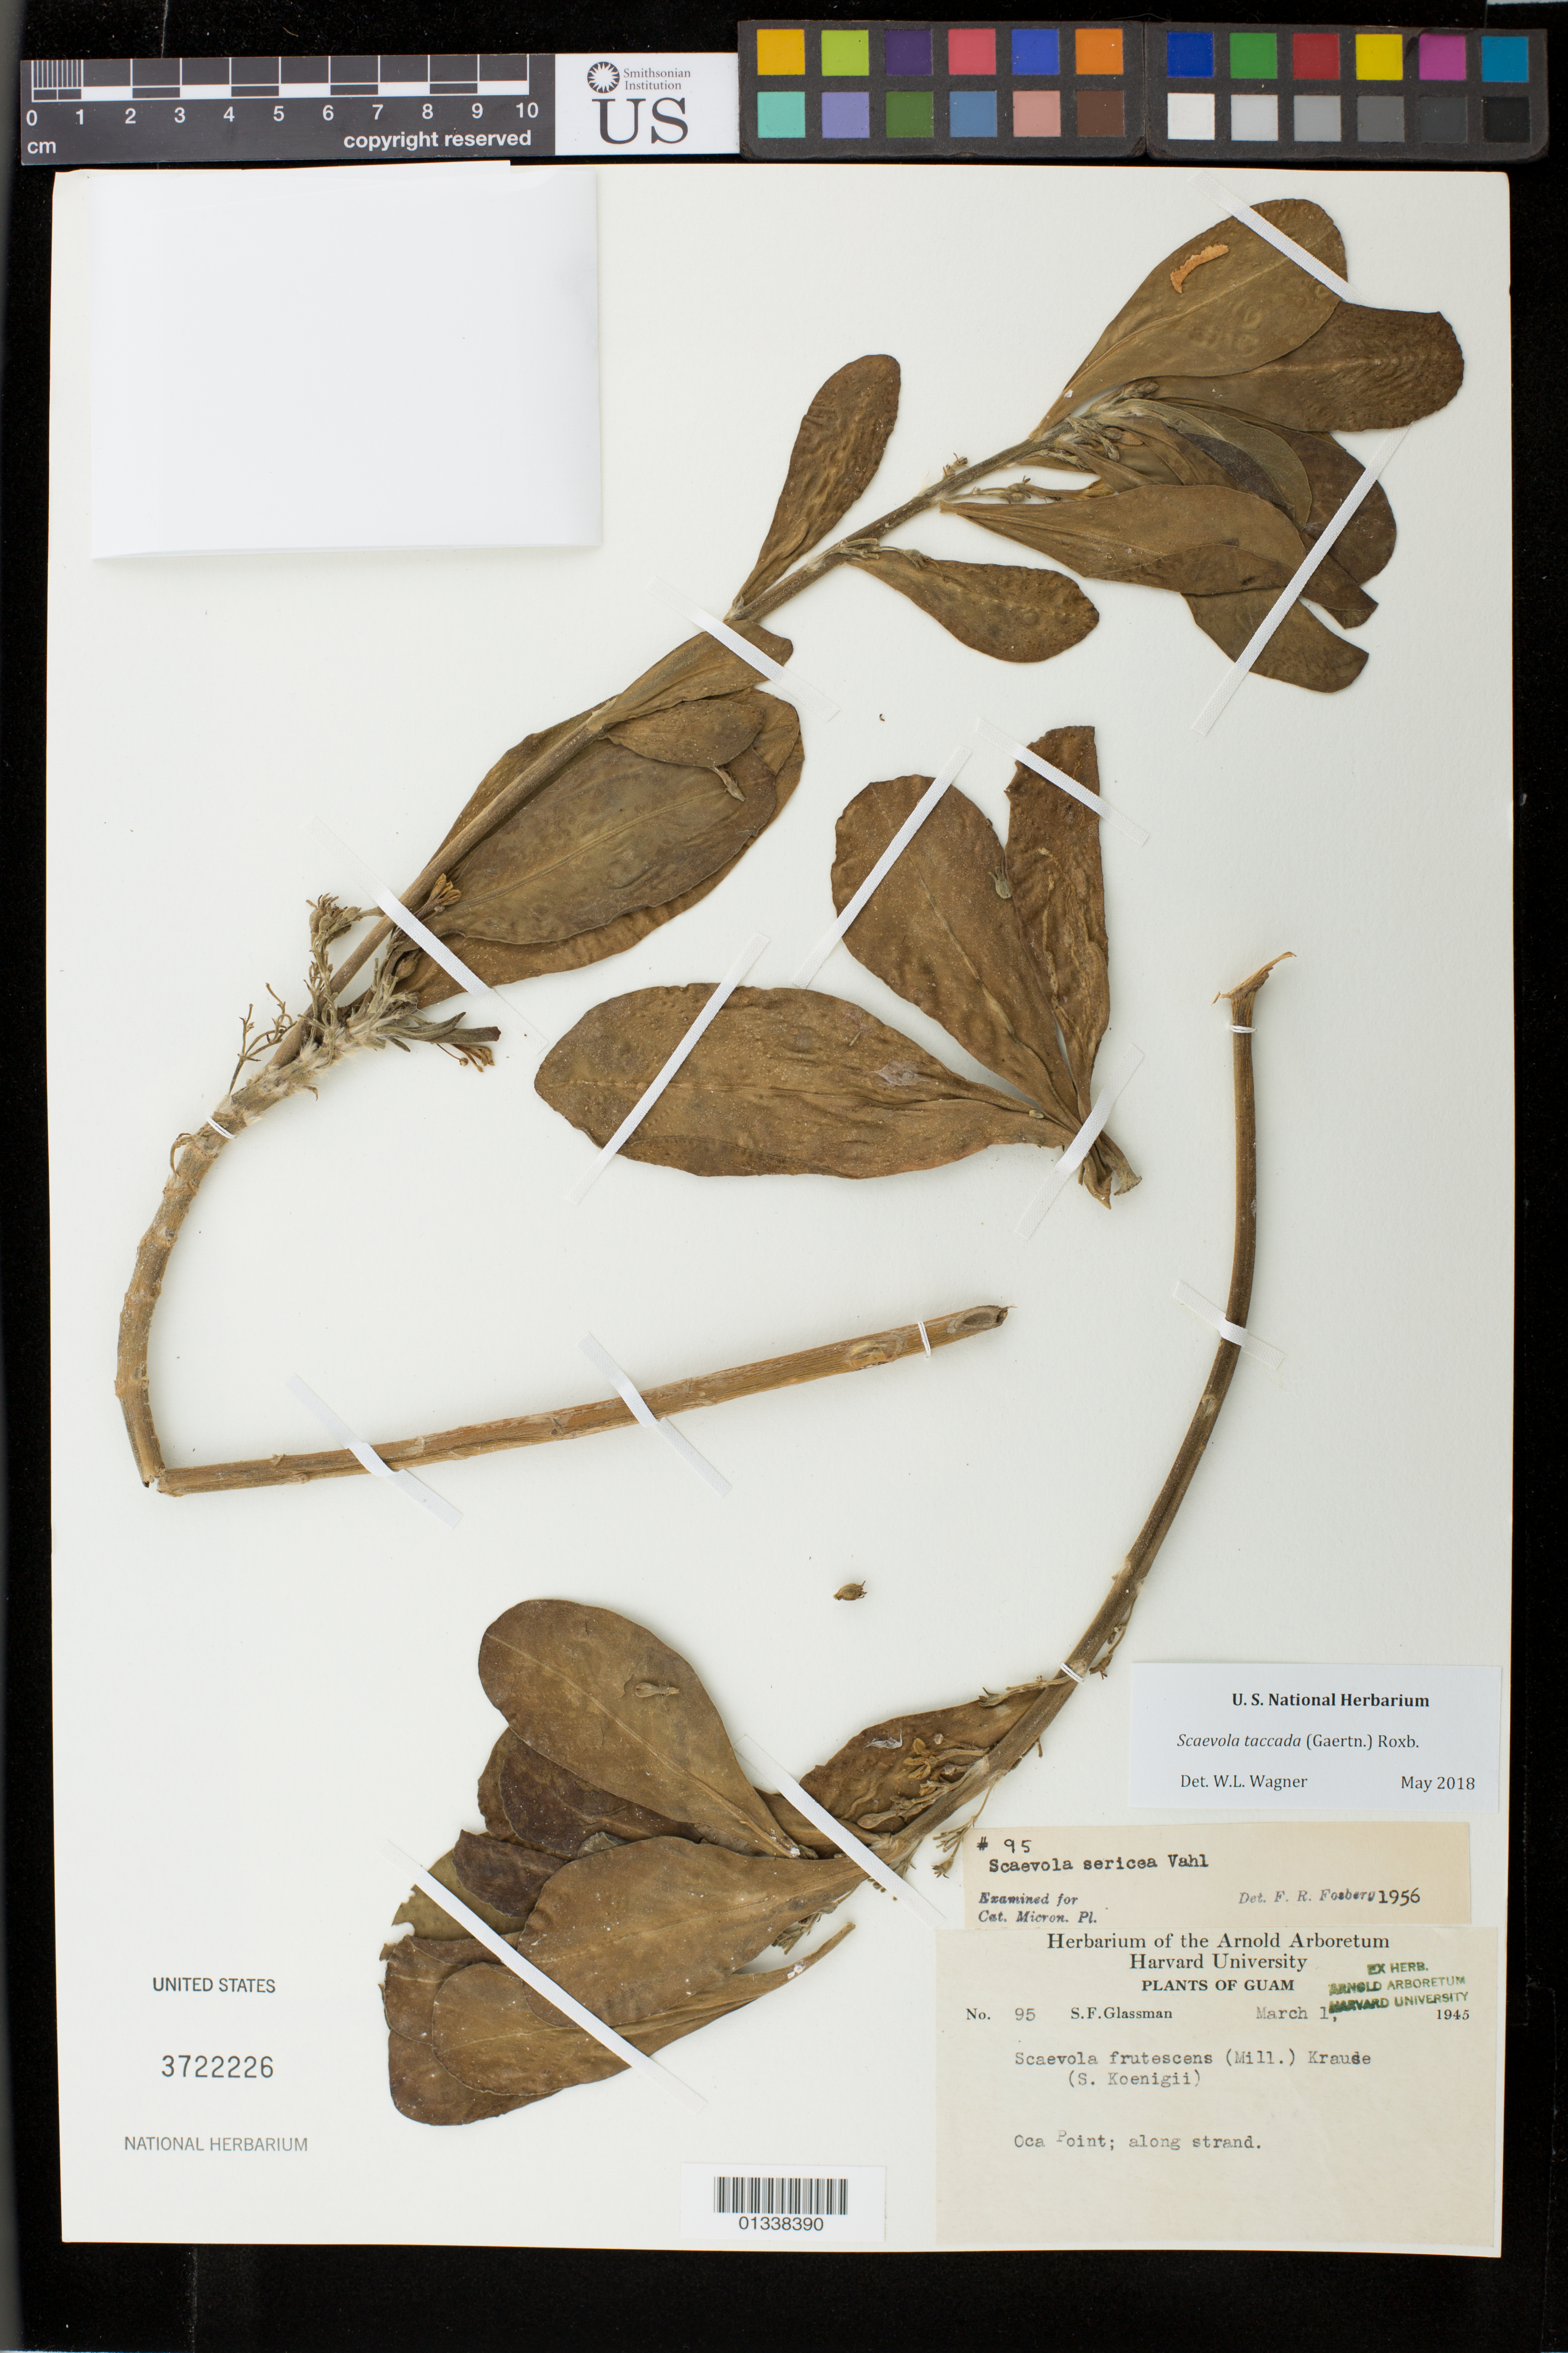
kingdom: Plantae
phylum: Tracheophyta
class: Magnoliopsida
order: Asterales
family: Goodeniaceae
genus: Scaevola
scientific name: Scaevola taccada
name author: (Gaertn.) Roxb.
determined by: Wagner, W. L., (BOT), Smithsonian Institution - National Museum of Natural History (UNITED STATES)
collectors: S. F. Glassman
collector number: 95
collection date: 1945-03-01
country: Guam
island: Guam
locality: Oca Point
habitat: Along strand.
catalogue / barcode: US 3722226